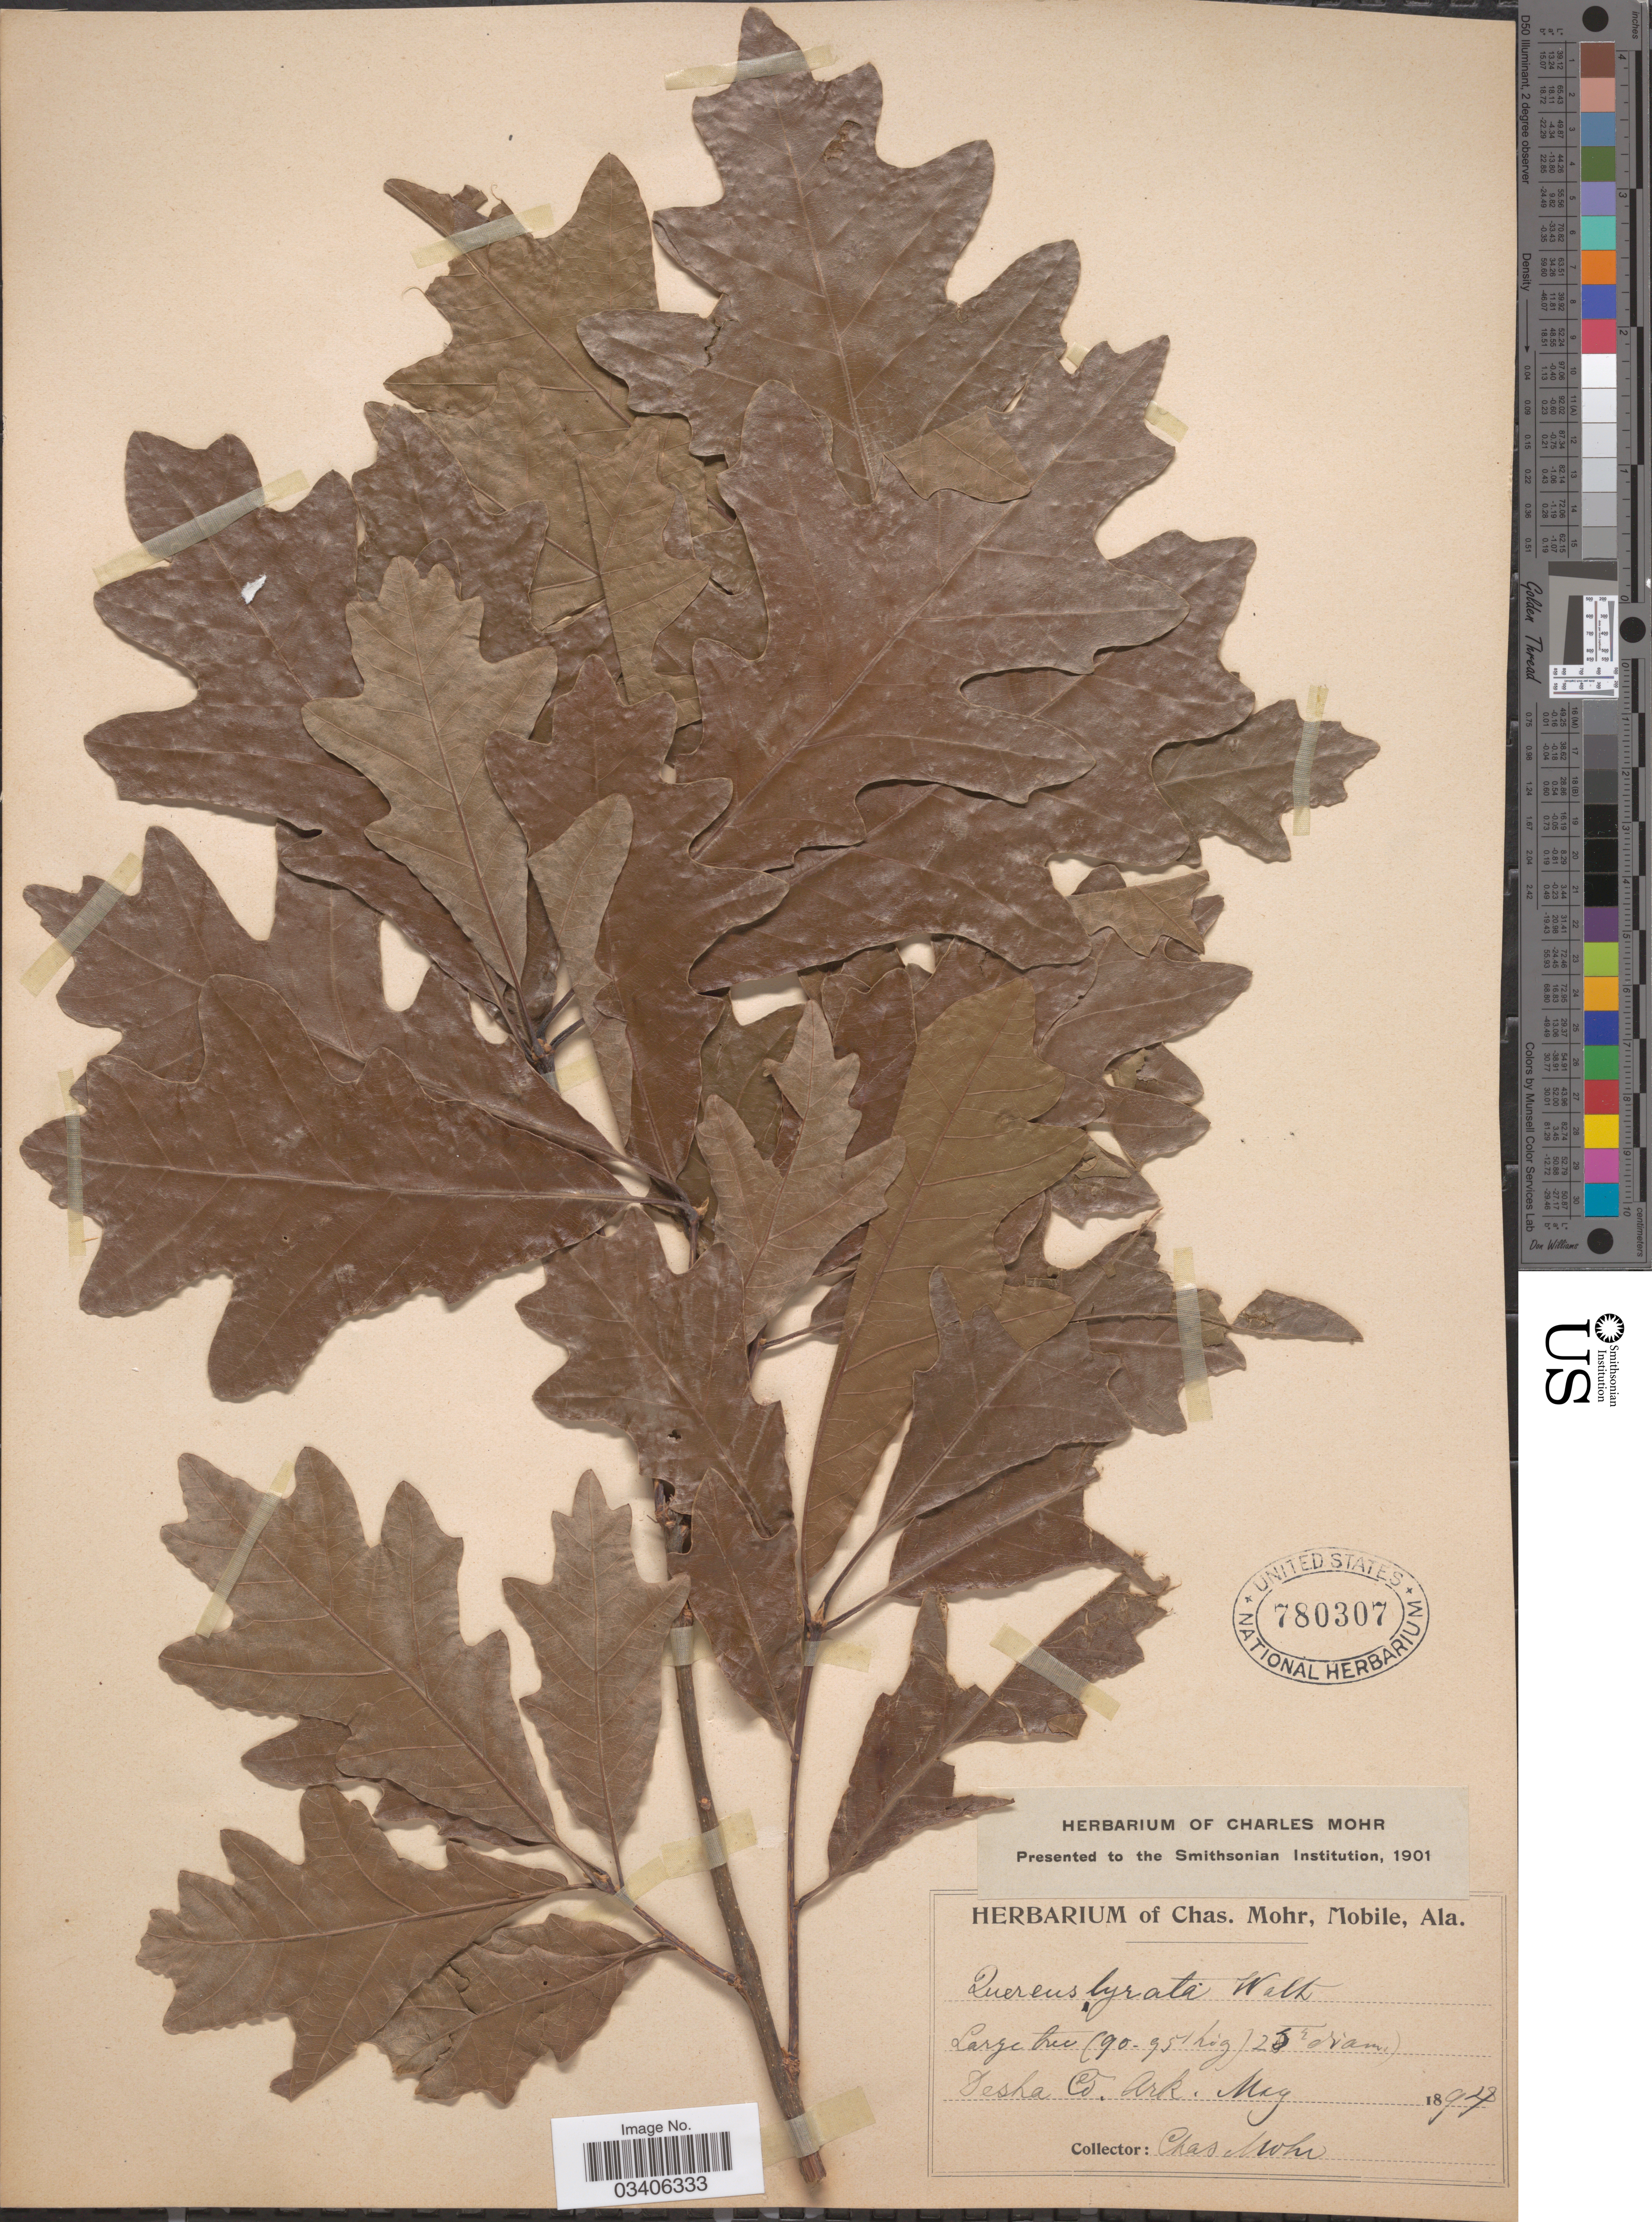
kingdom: Plantae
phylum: Tracheophyta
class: Magnoliopsida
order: Fagales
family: Fagaceae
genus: Quercus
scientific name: Quercus lyrata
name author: Walter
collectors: Mohr, C. T. (herbarium)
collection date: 1894-05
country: United States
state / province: Arkansas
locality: Desha Co.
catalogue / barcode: US 780307